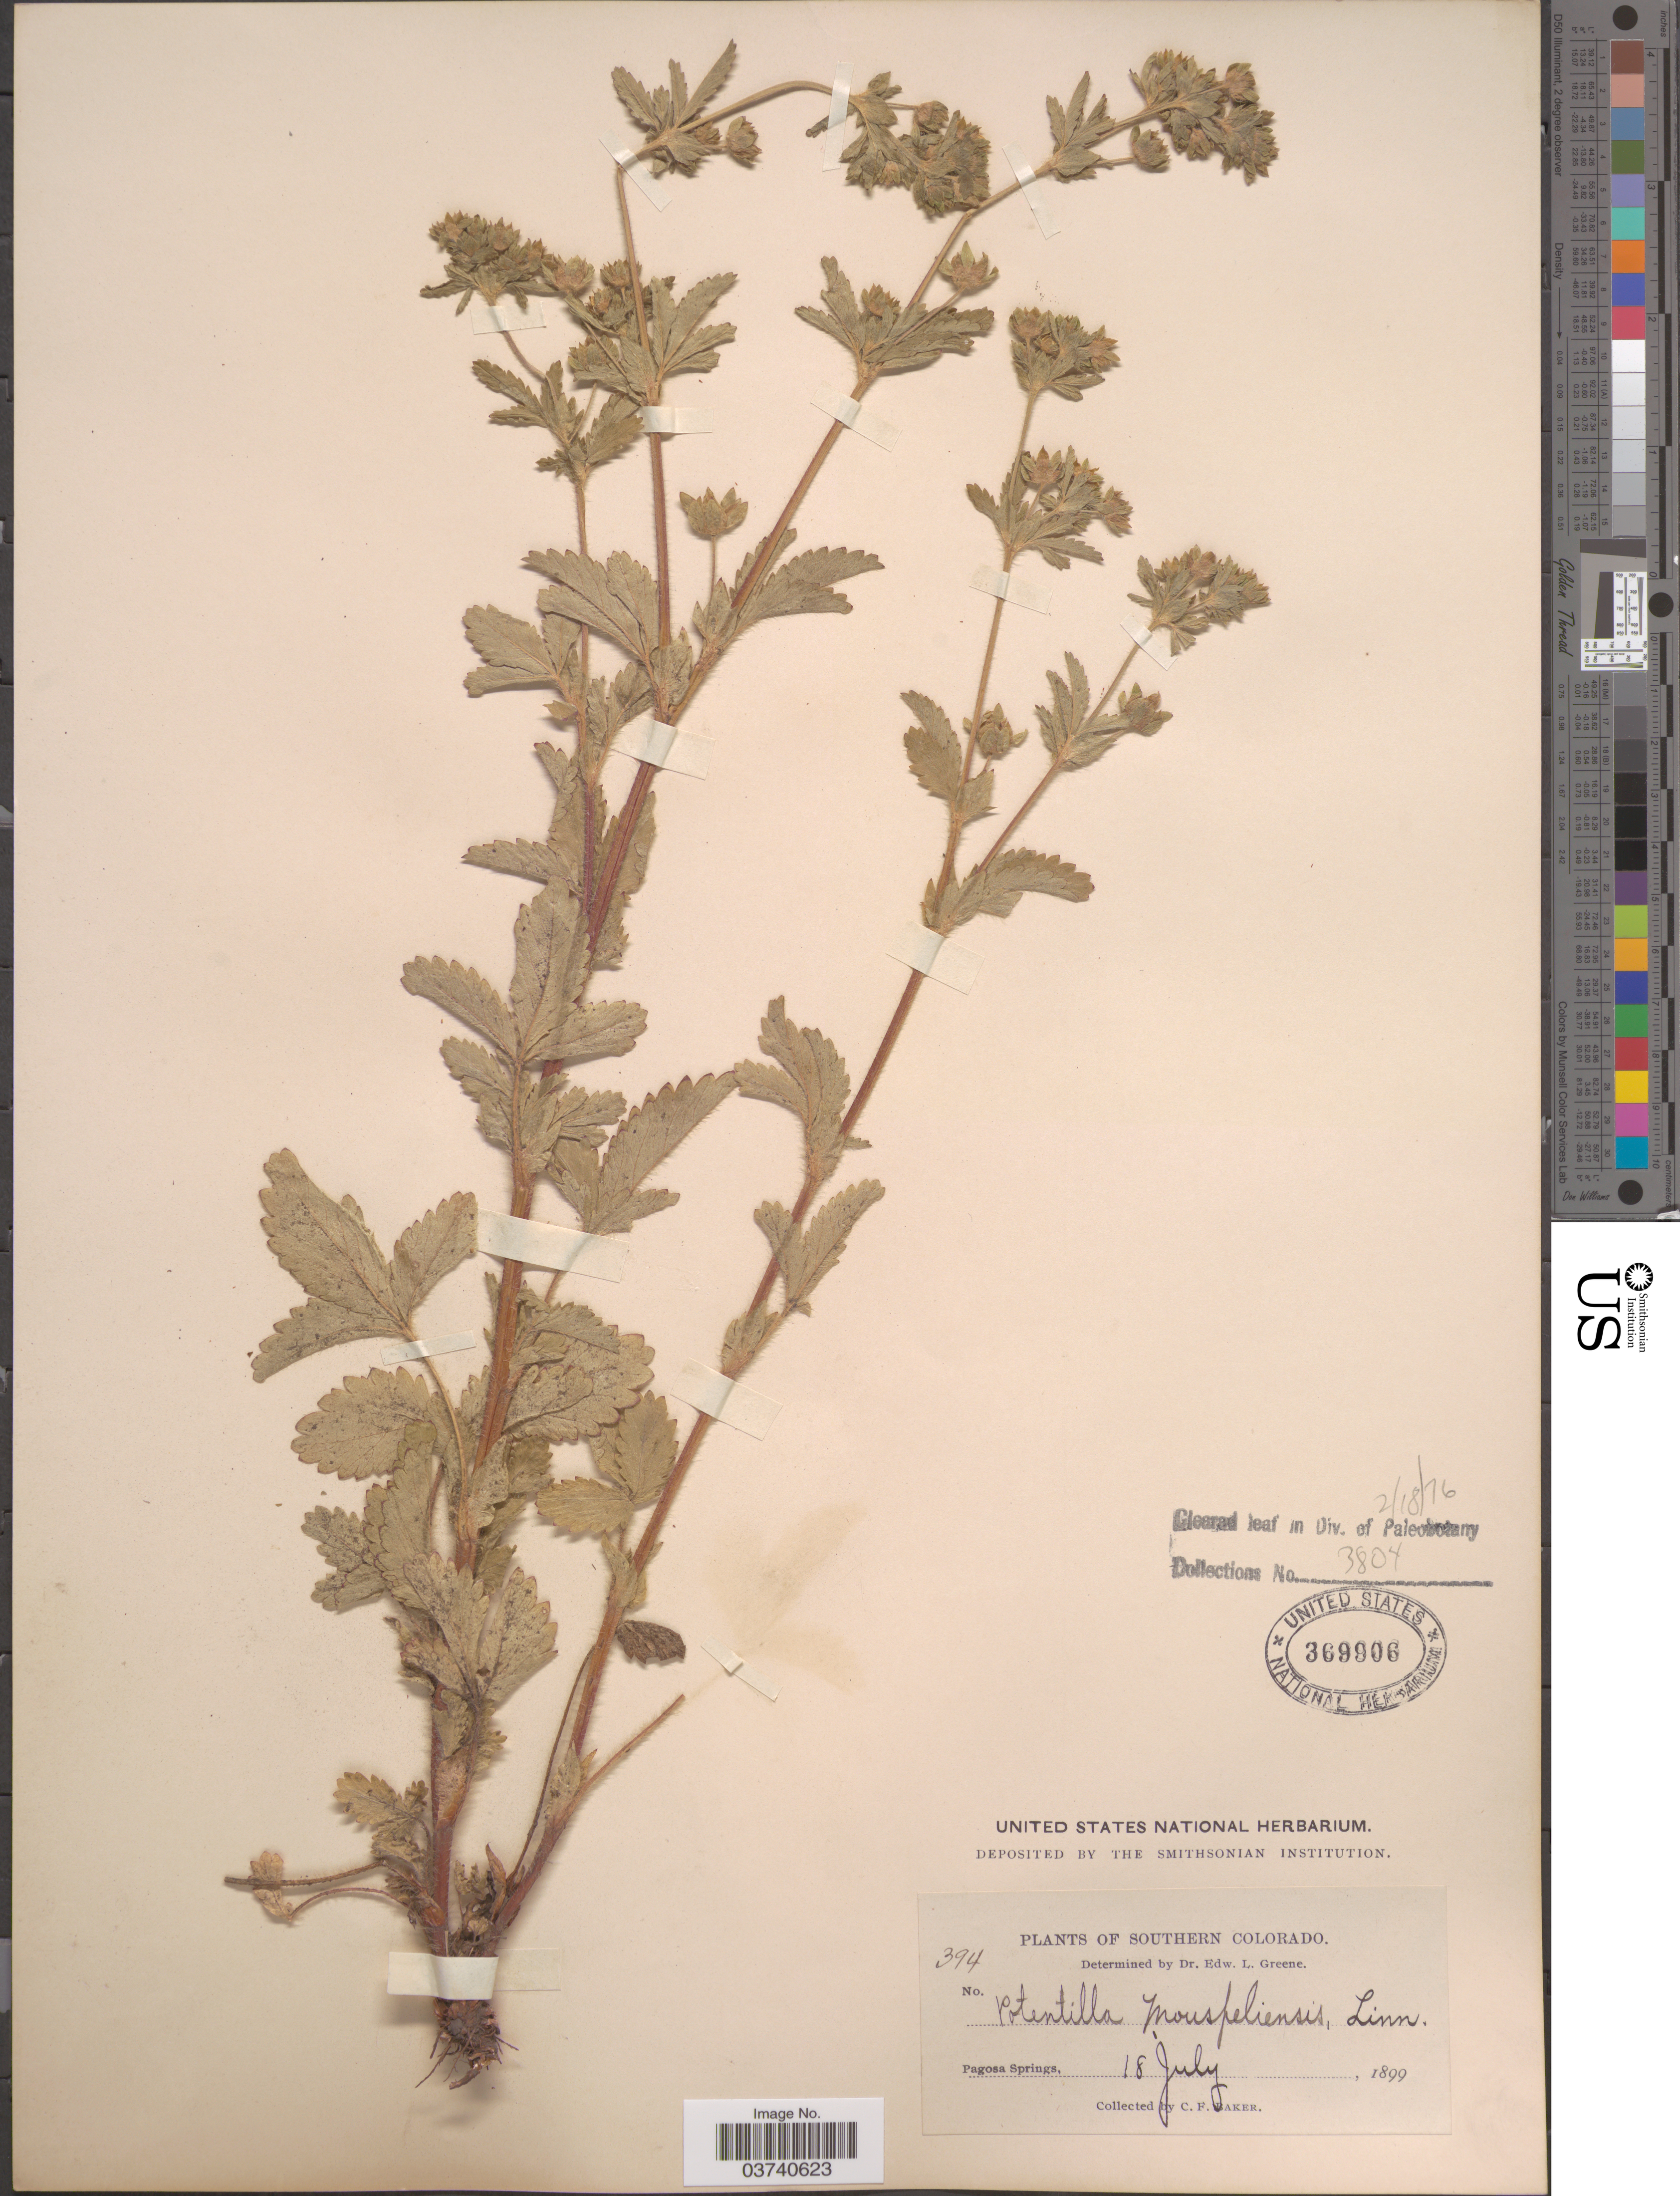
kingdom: Plantae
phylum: Tracheophyta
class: Magnoliopsida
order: Rosales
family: Rosaceae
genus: Potentilla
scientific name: Potentilla norvegica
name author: L.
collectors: C. F. Baker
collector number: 394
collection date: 1899-07-18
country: United States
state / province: Colorado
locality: Southern Colorado. Pagosa Springs.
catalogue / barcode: US 369906